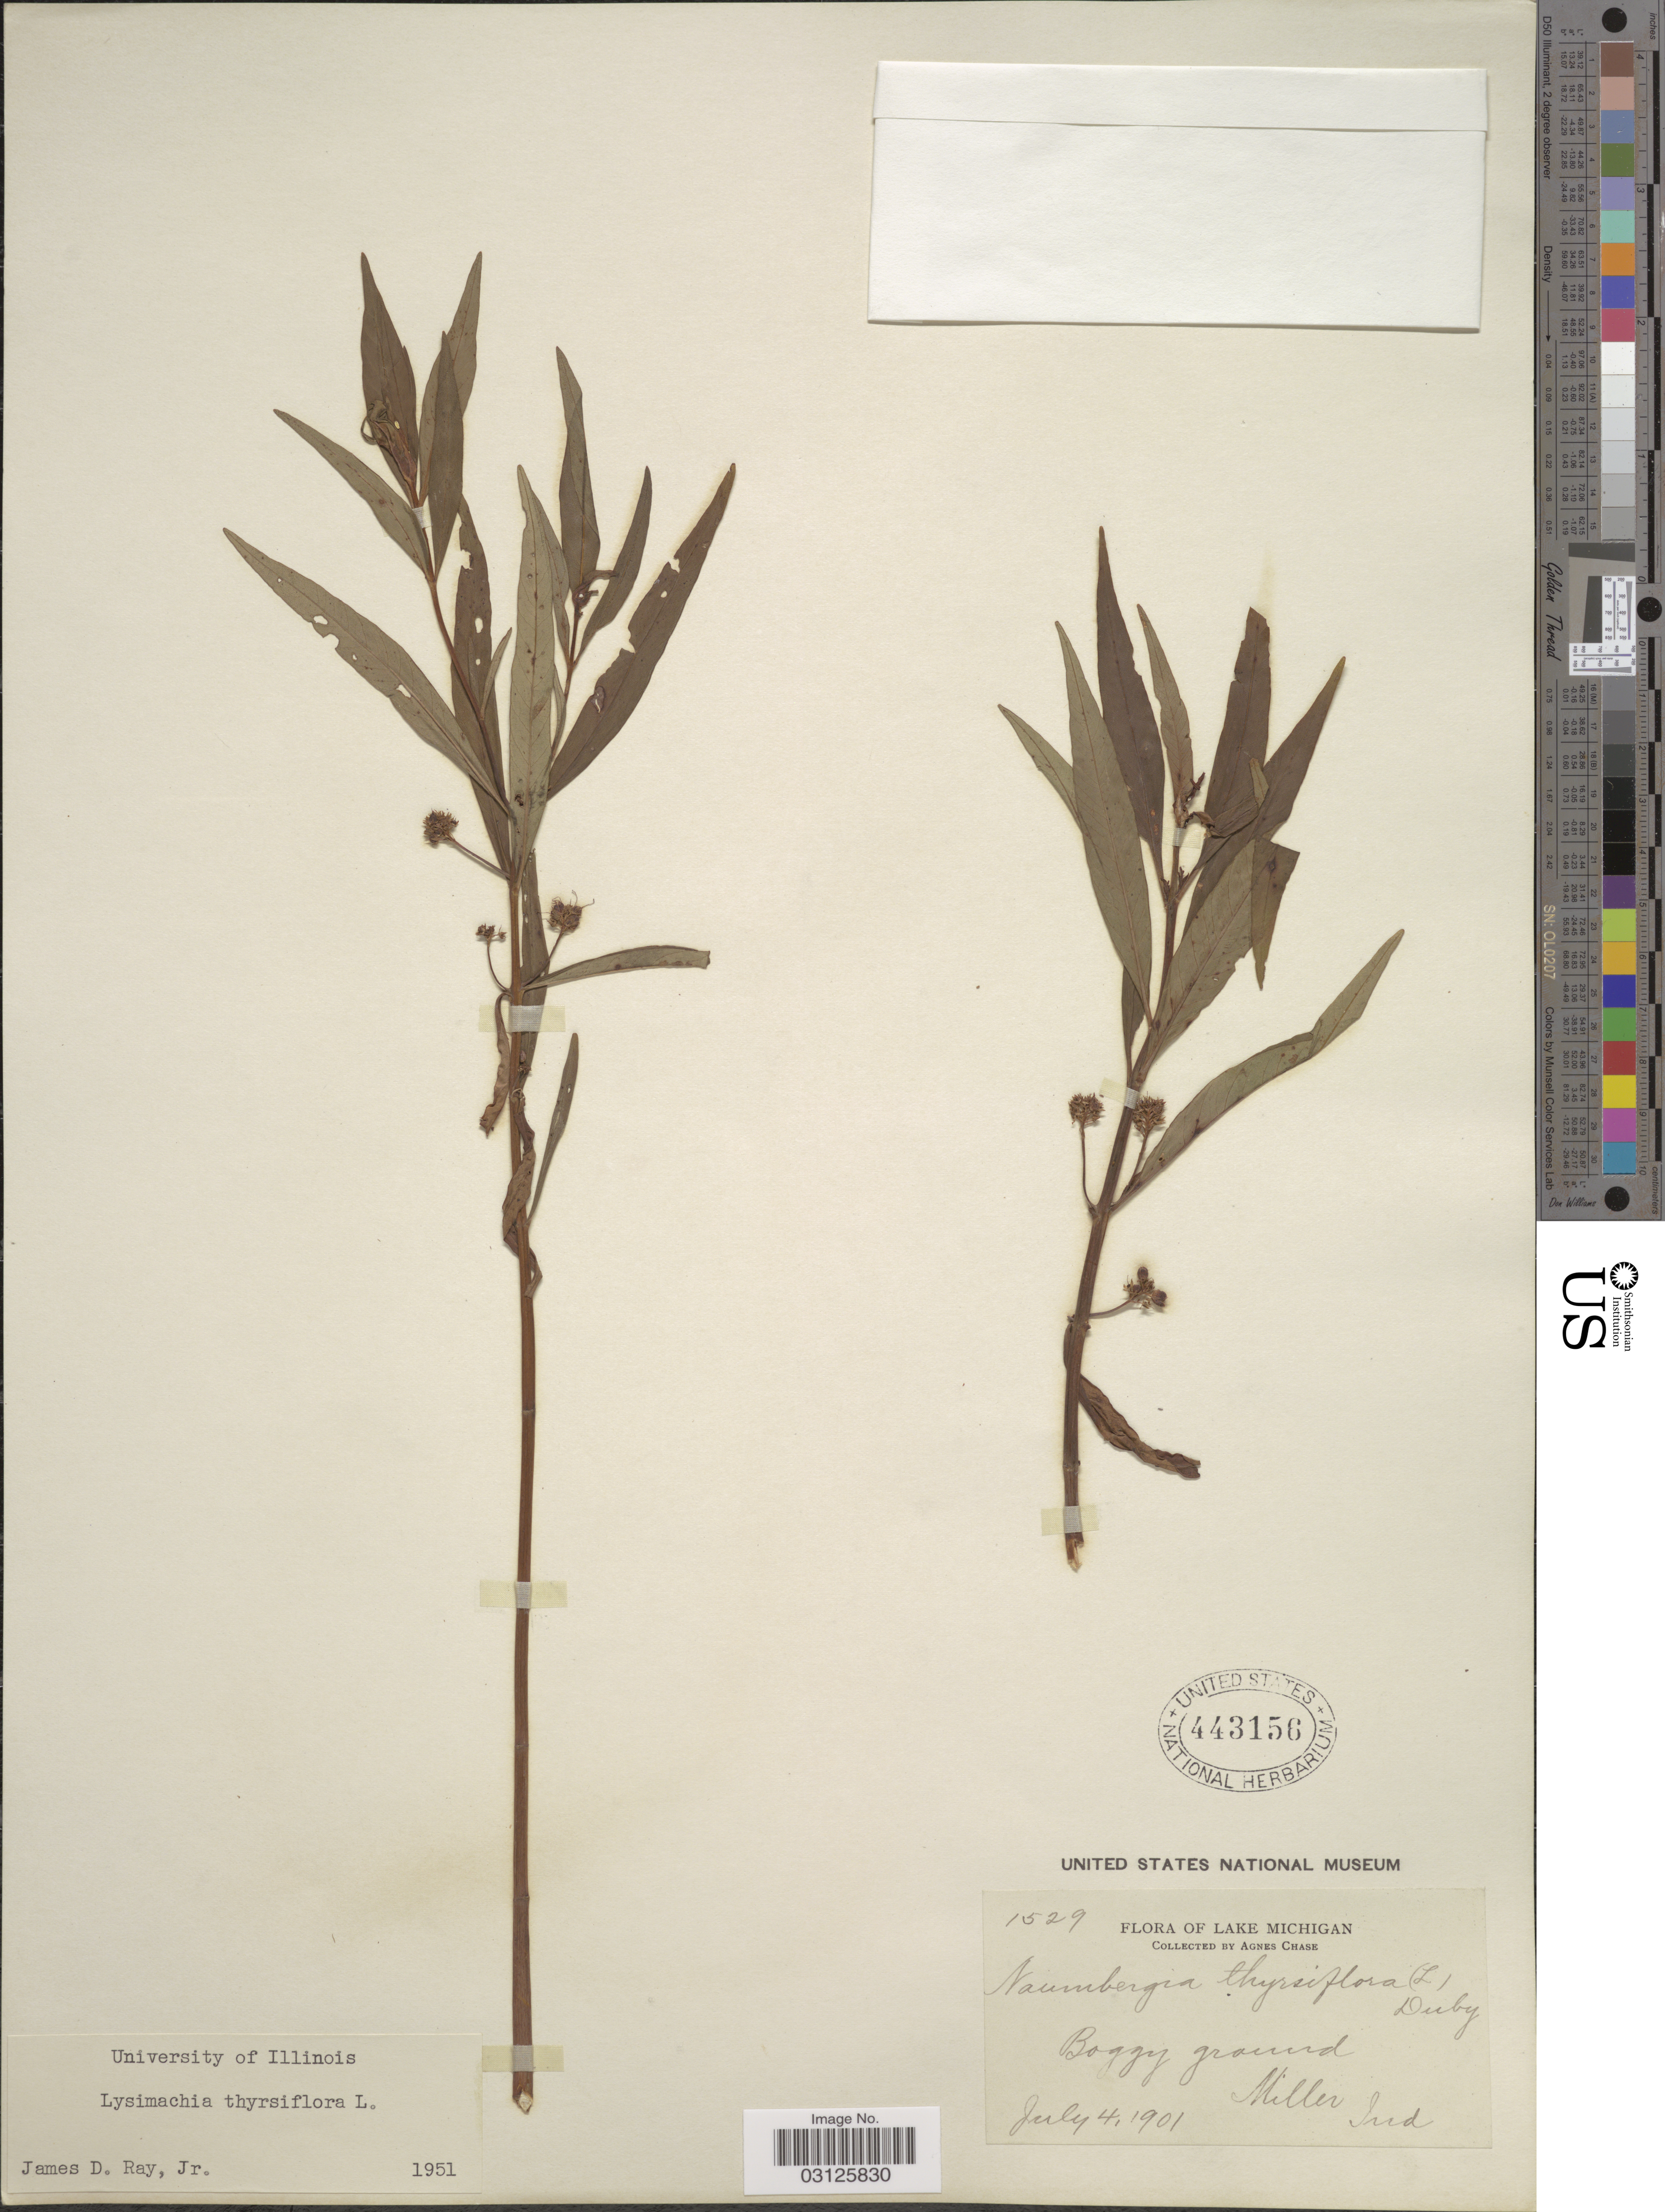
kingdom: Plantae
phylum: Tracheophyta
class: Magnoliopsida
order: Ericales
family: Primulaceae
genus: Lysimachia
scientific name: Lysimachia thyrsiflora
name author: L.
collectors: A. Chase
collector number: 1529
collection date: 1901-07-04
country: United States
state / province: Indiana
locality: Lake Michigan. Miller Ind.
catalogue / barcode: US 443156